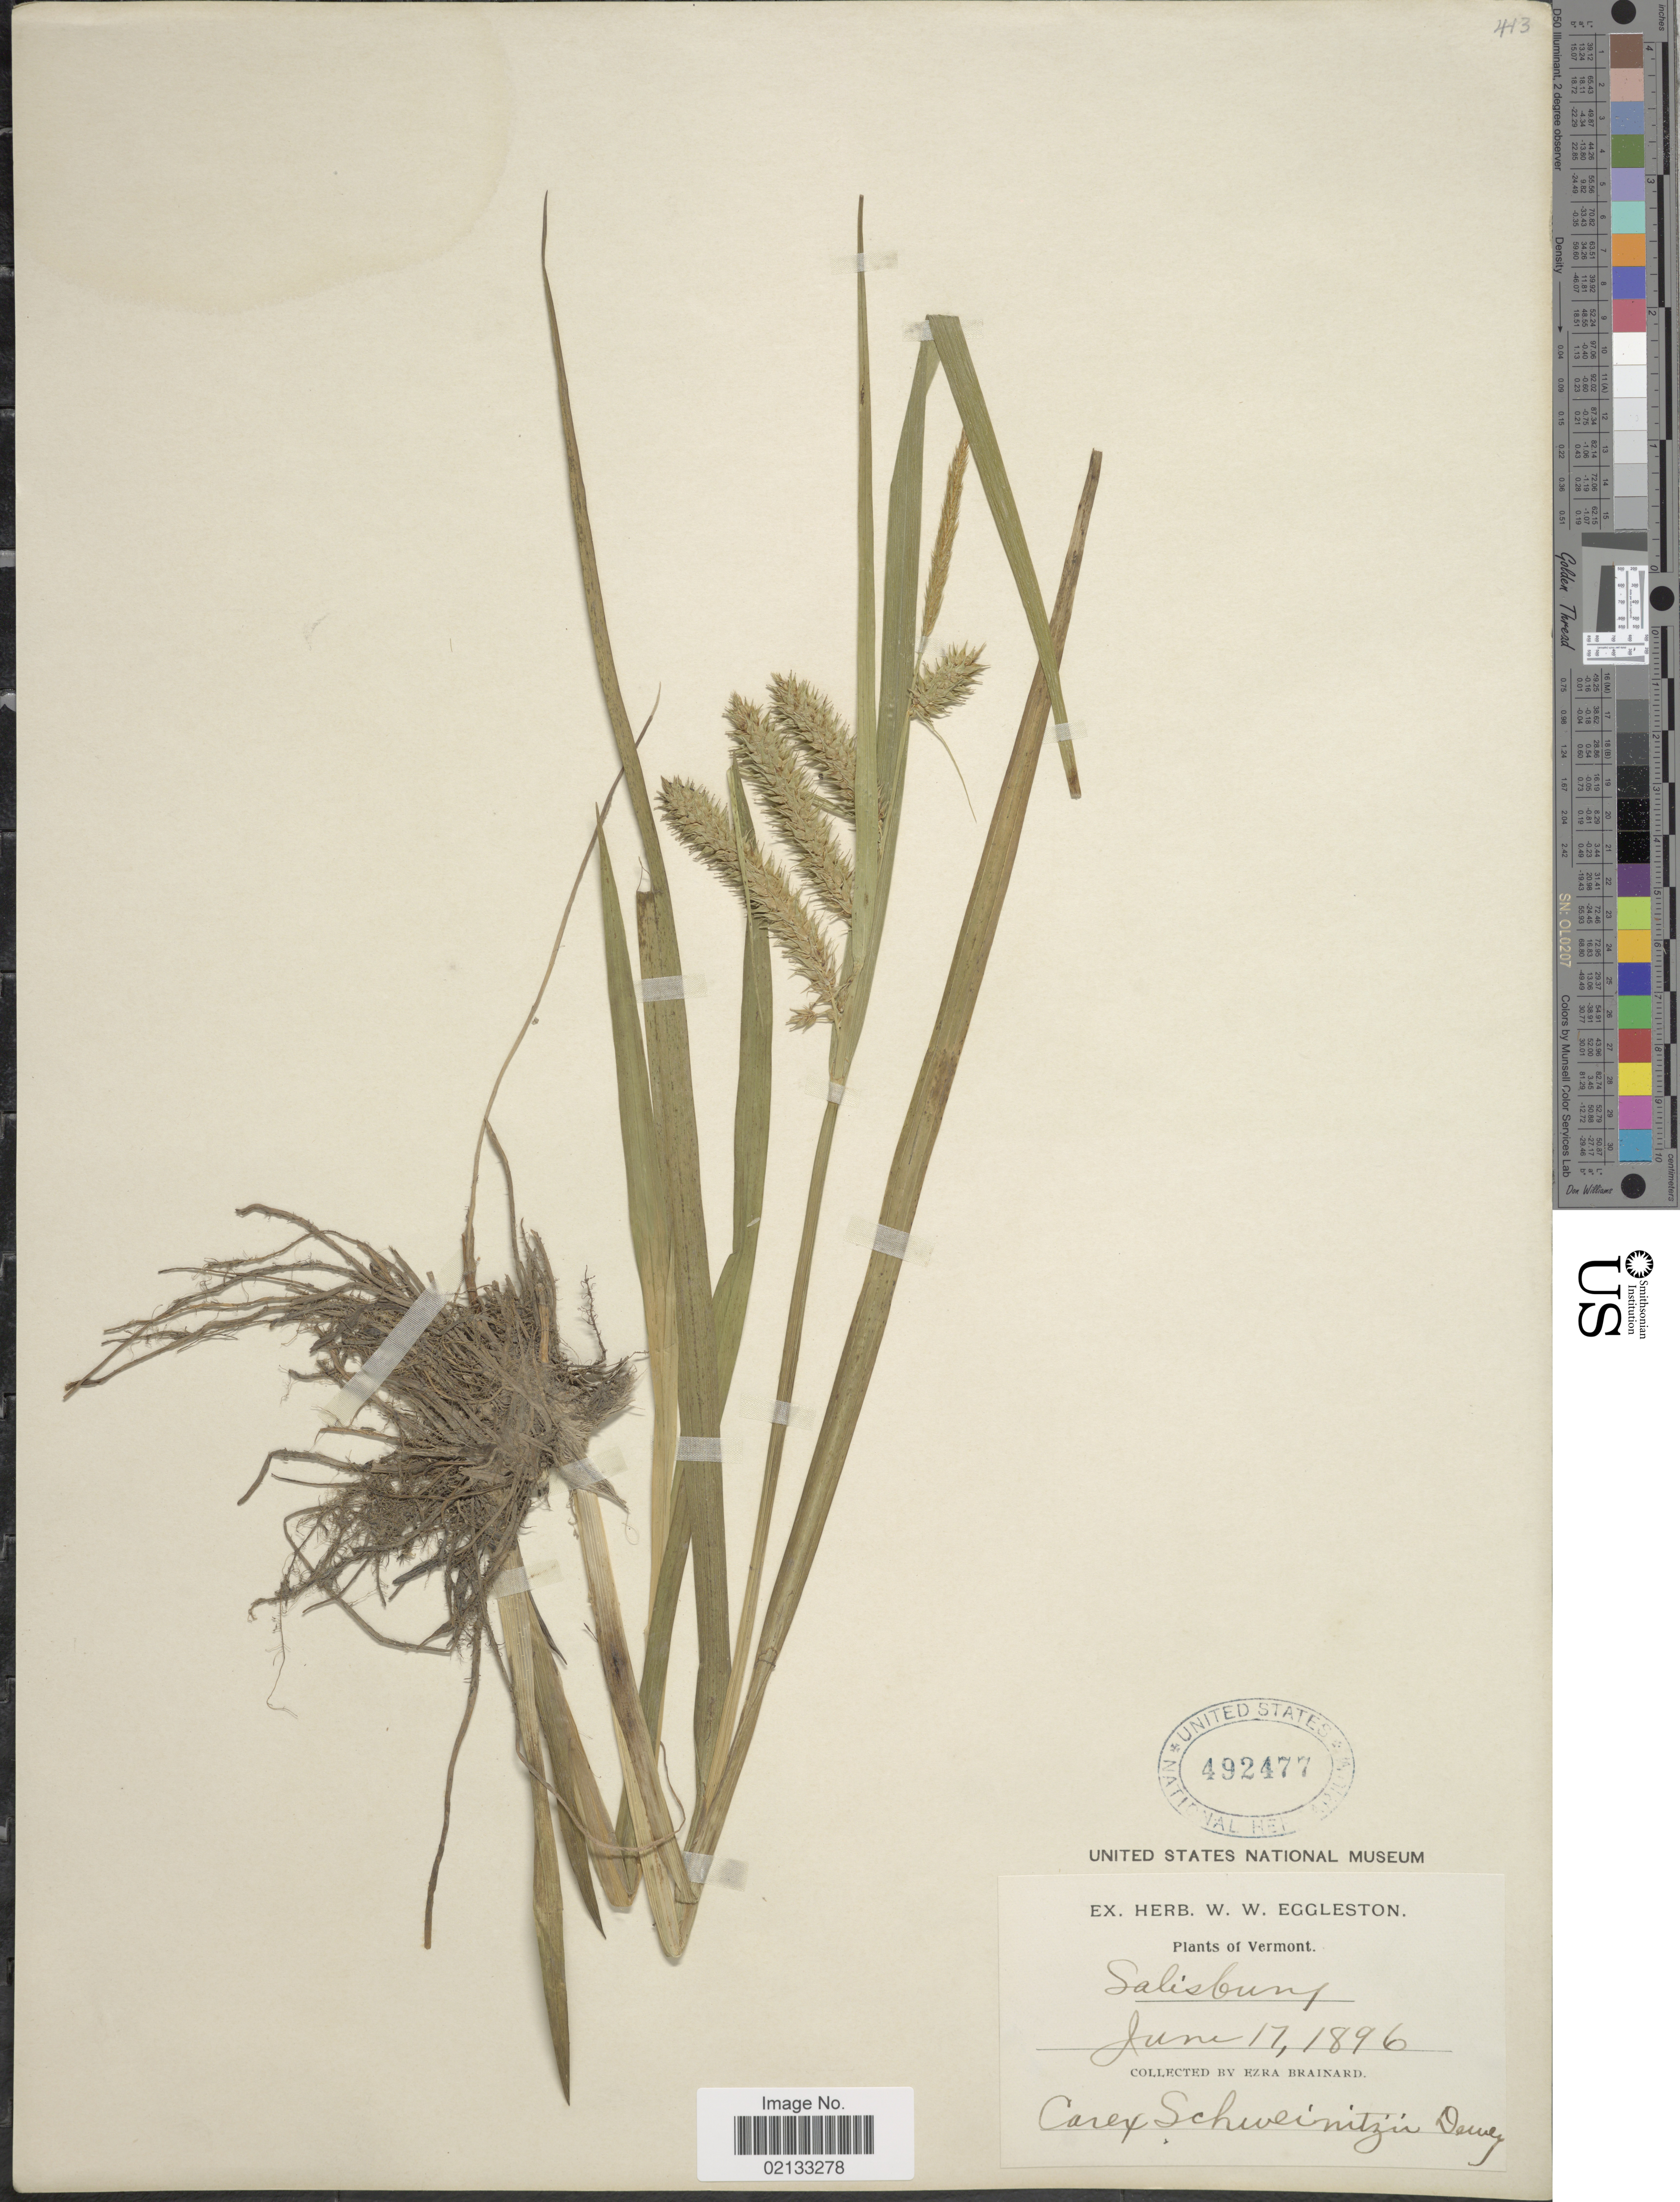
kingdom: Plantae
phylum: Tracheophyta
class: Liliopsida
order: Poales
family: Cyperaceae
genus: Carex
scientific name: Carex schweinitzii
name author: Dewey ex Schwein.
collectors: E. Brainerd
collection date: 1896-06-17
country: United States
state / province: Vermont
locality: Salisbury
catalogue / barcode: US 492477